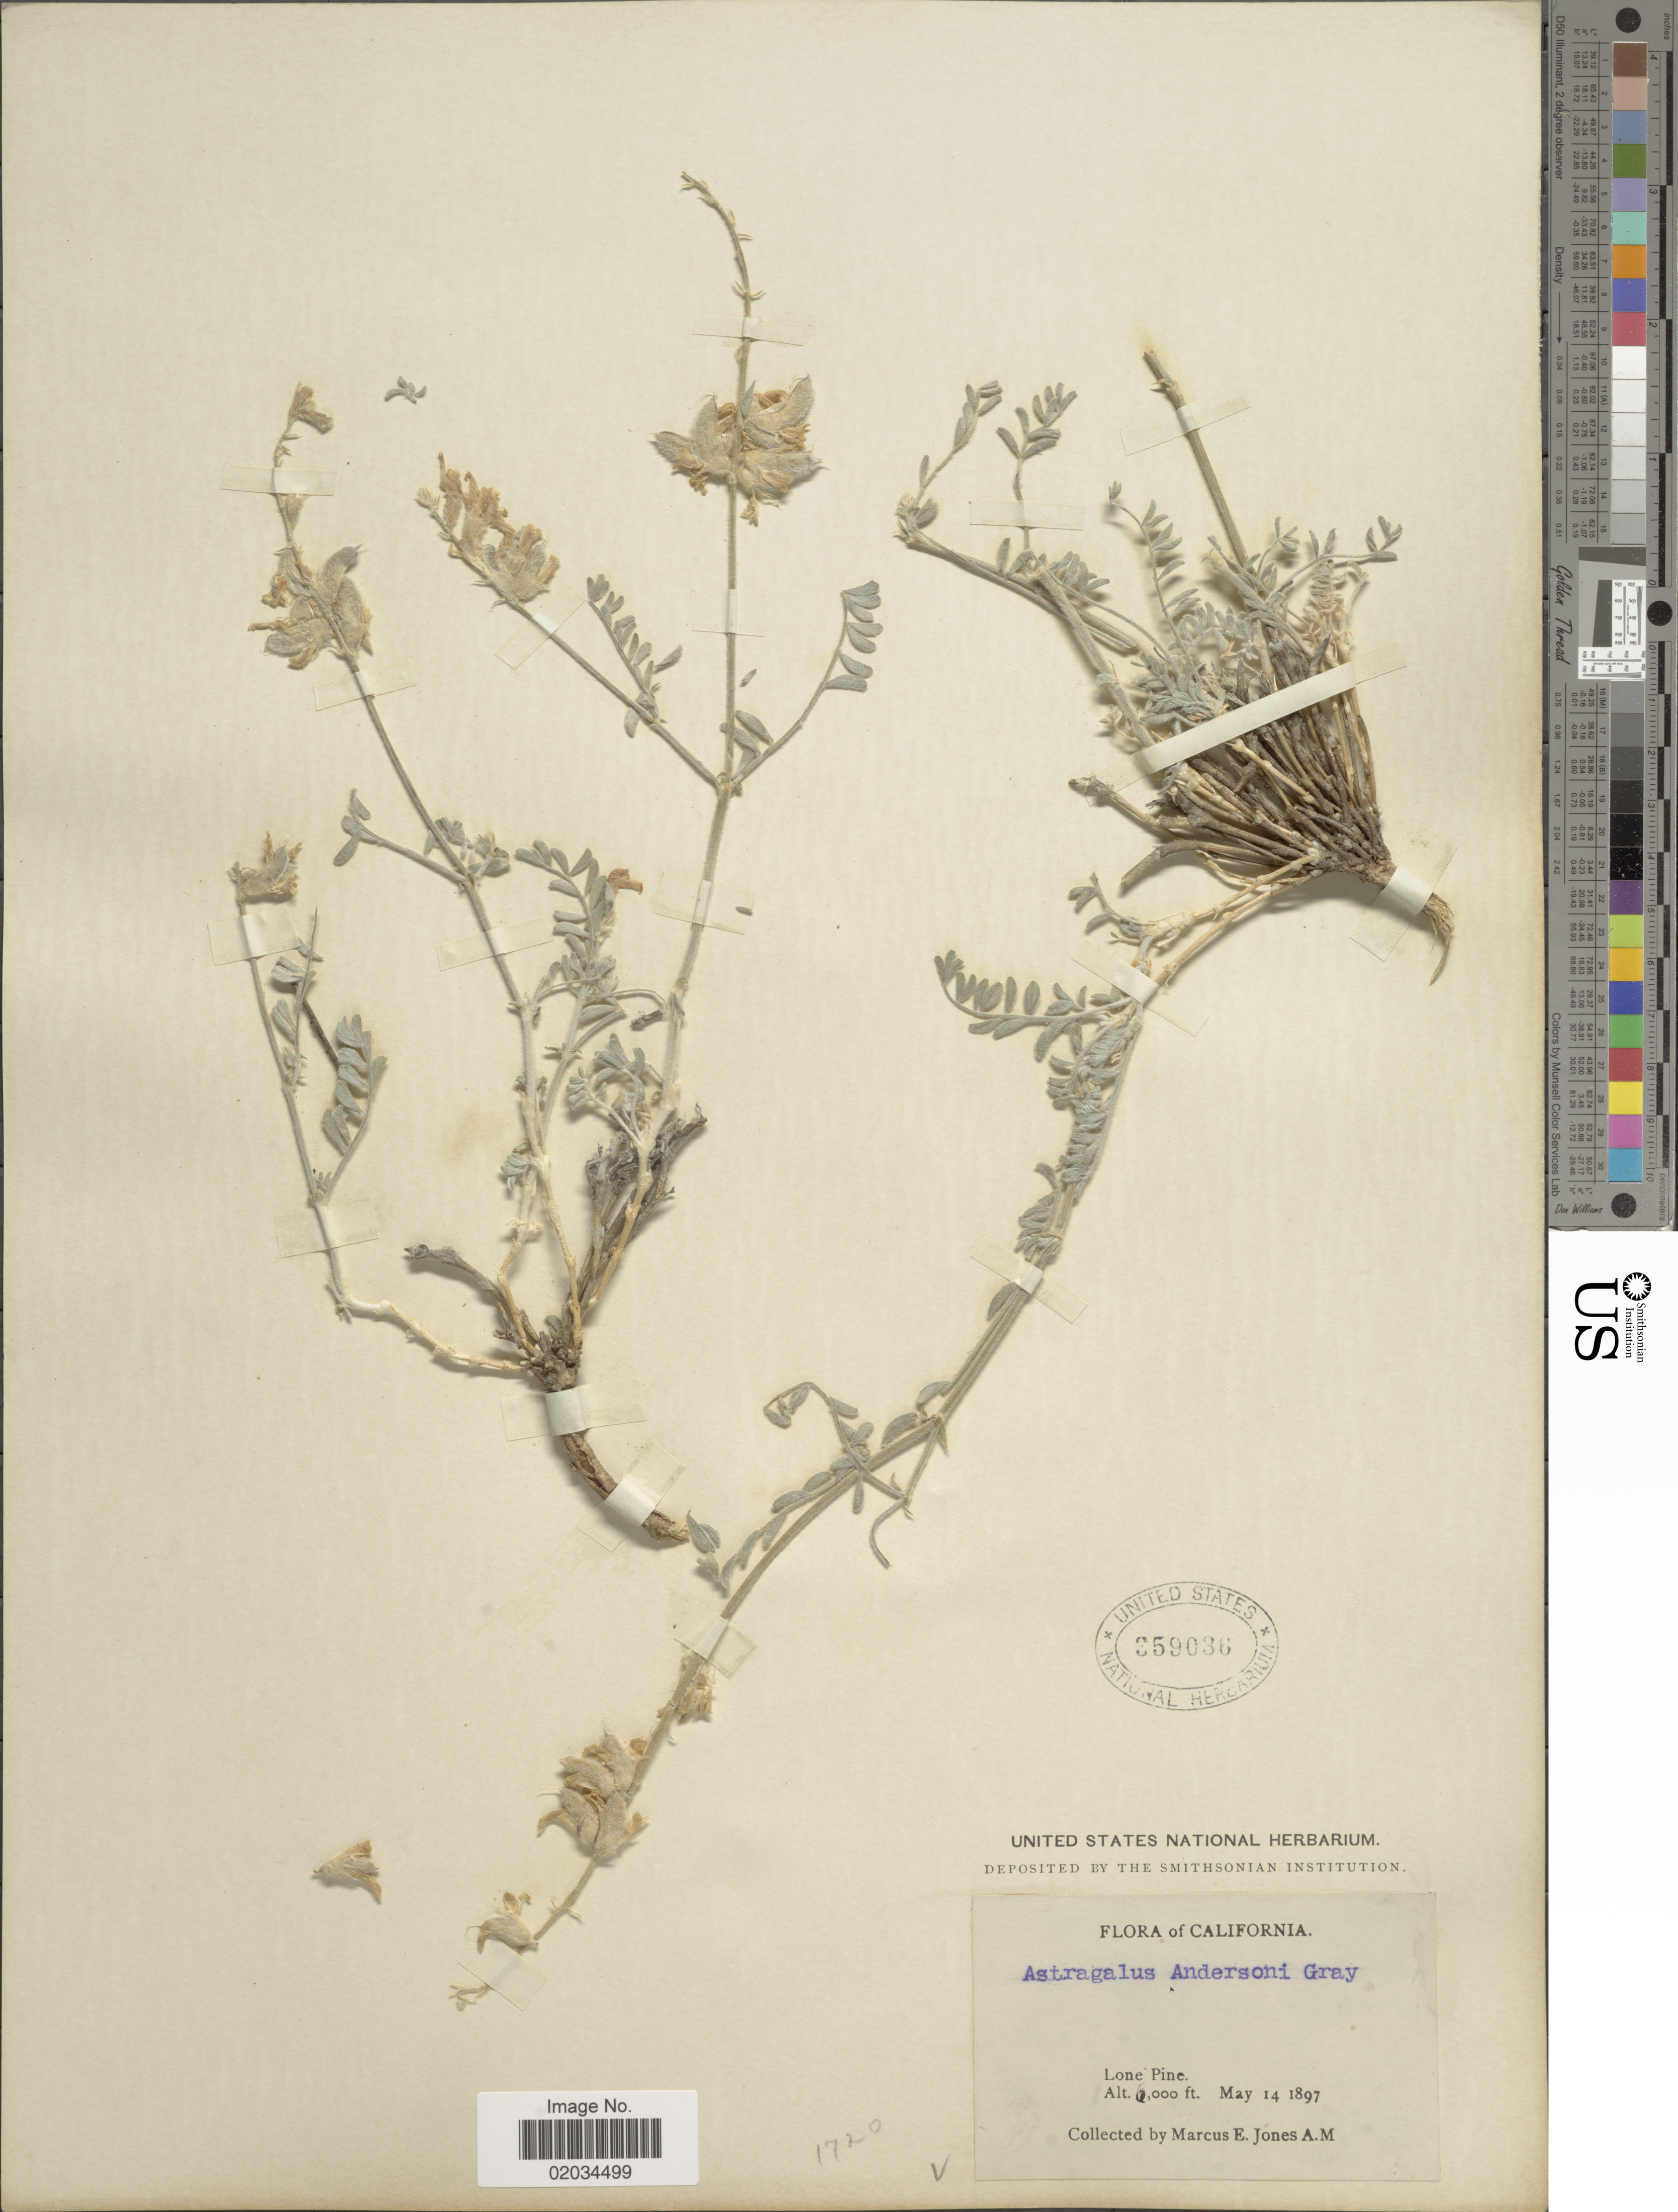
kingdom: Plantae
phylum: Tracheophyta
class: Magnoliopsida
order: Fabales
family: Fabaceae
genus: Astragalus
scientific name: Astragalus sepultipes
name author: (Barneby) Barneby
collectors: M. E. Jones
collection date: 1897-05-14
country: United States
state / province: California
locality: Lone Pine.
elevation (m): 1829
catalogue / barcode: US 359036